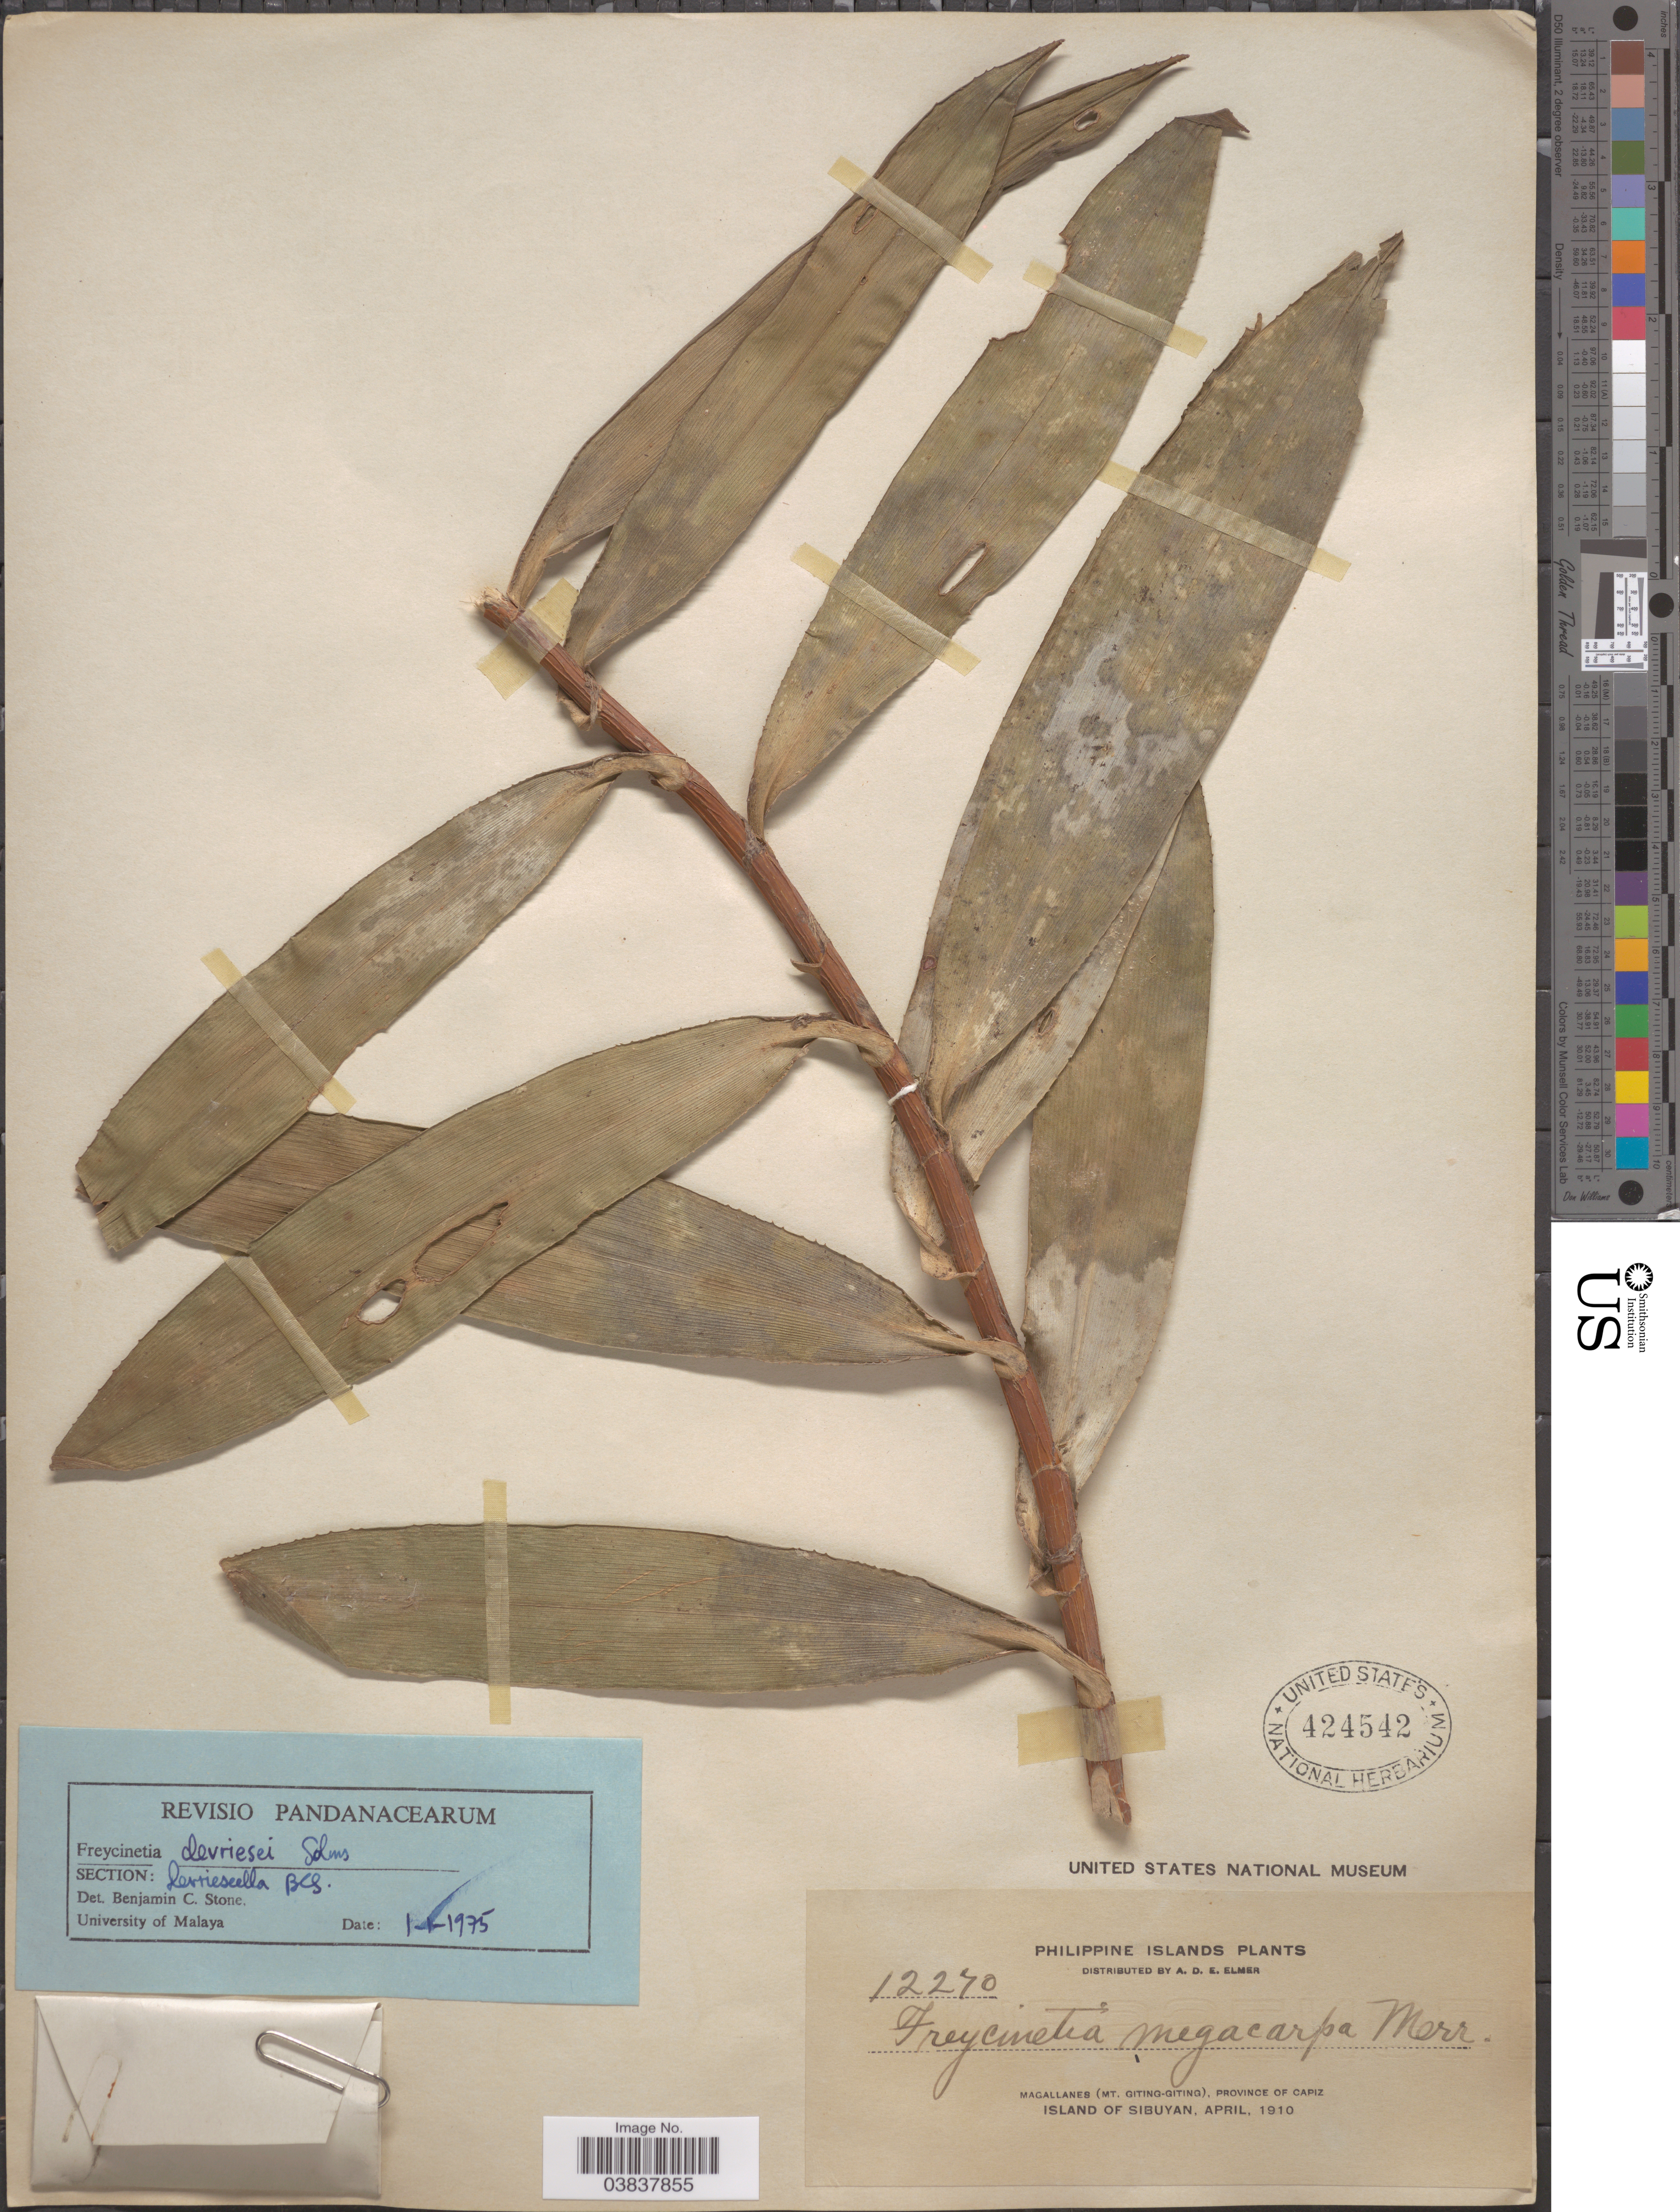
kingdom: Plantae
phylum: Tracheophyta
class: Liliopsida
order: Pandanales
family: Pandanaceae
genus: Freycinetia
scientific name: Freycinetia devriesei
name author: Solms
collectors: A. D. E. Elmer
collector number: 12270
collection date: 1910-04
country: Philippines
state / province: Western Visayas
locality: Magallanes (Mt. Giting-Giting), Province of Capiz, Island of Sibuyan.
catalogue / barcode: US 424542